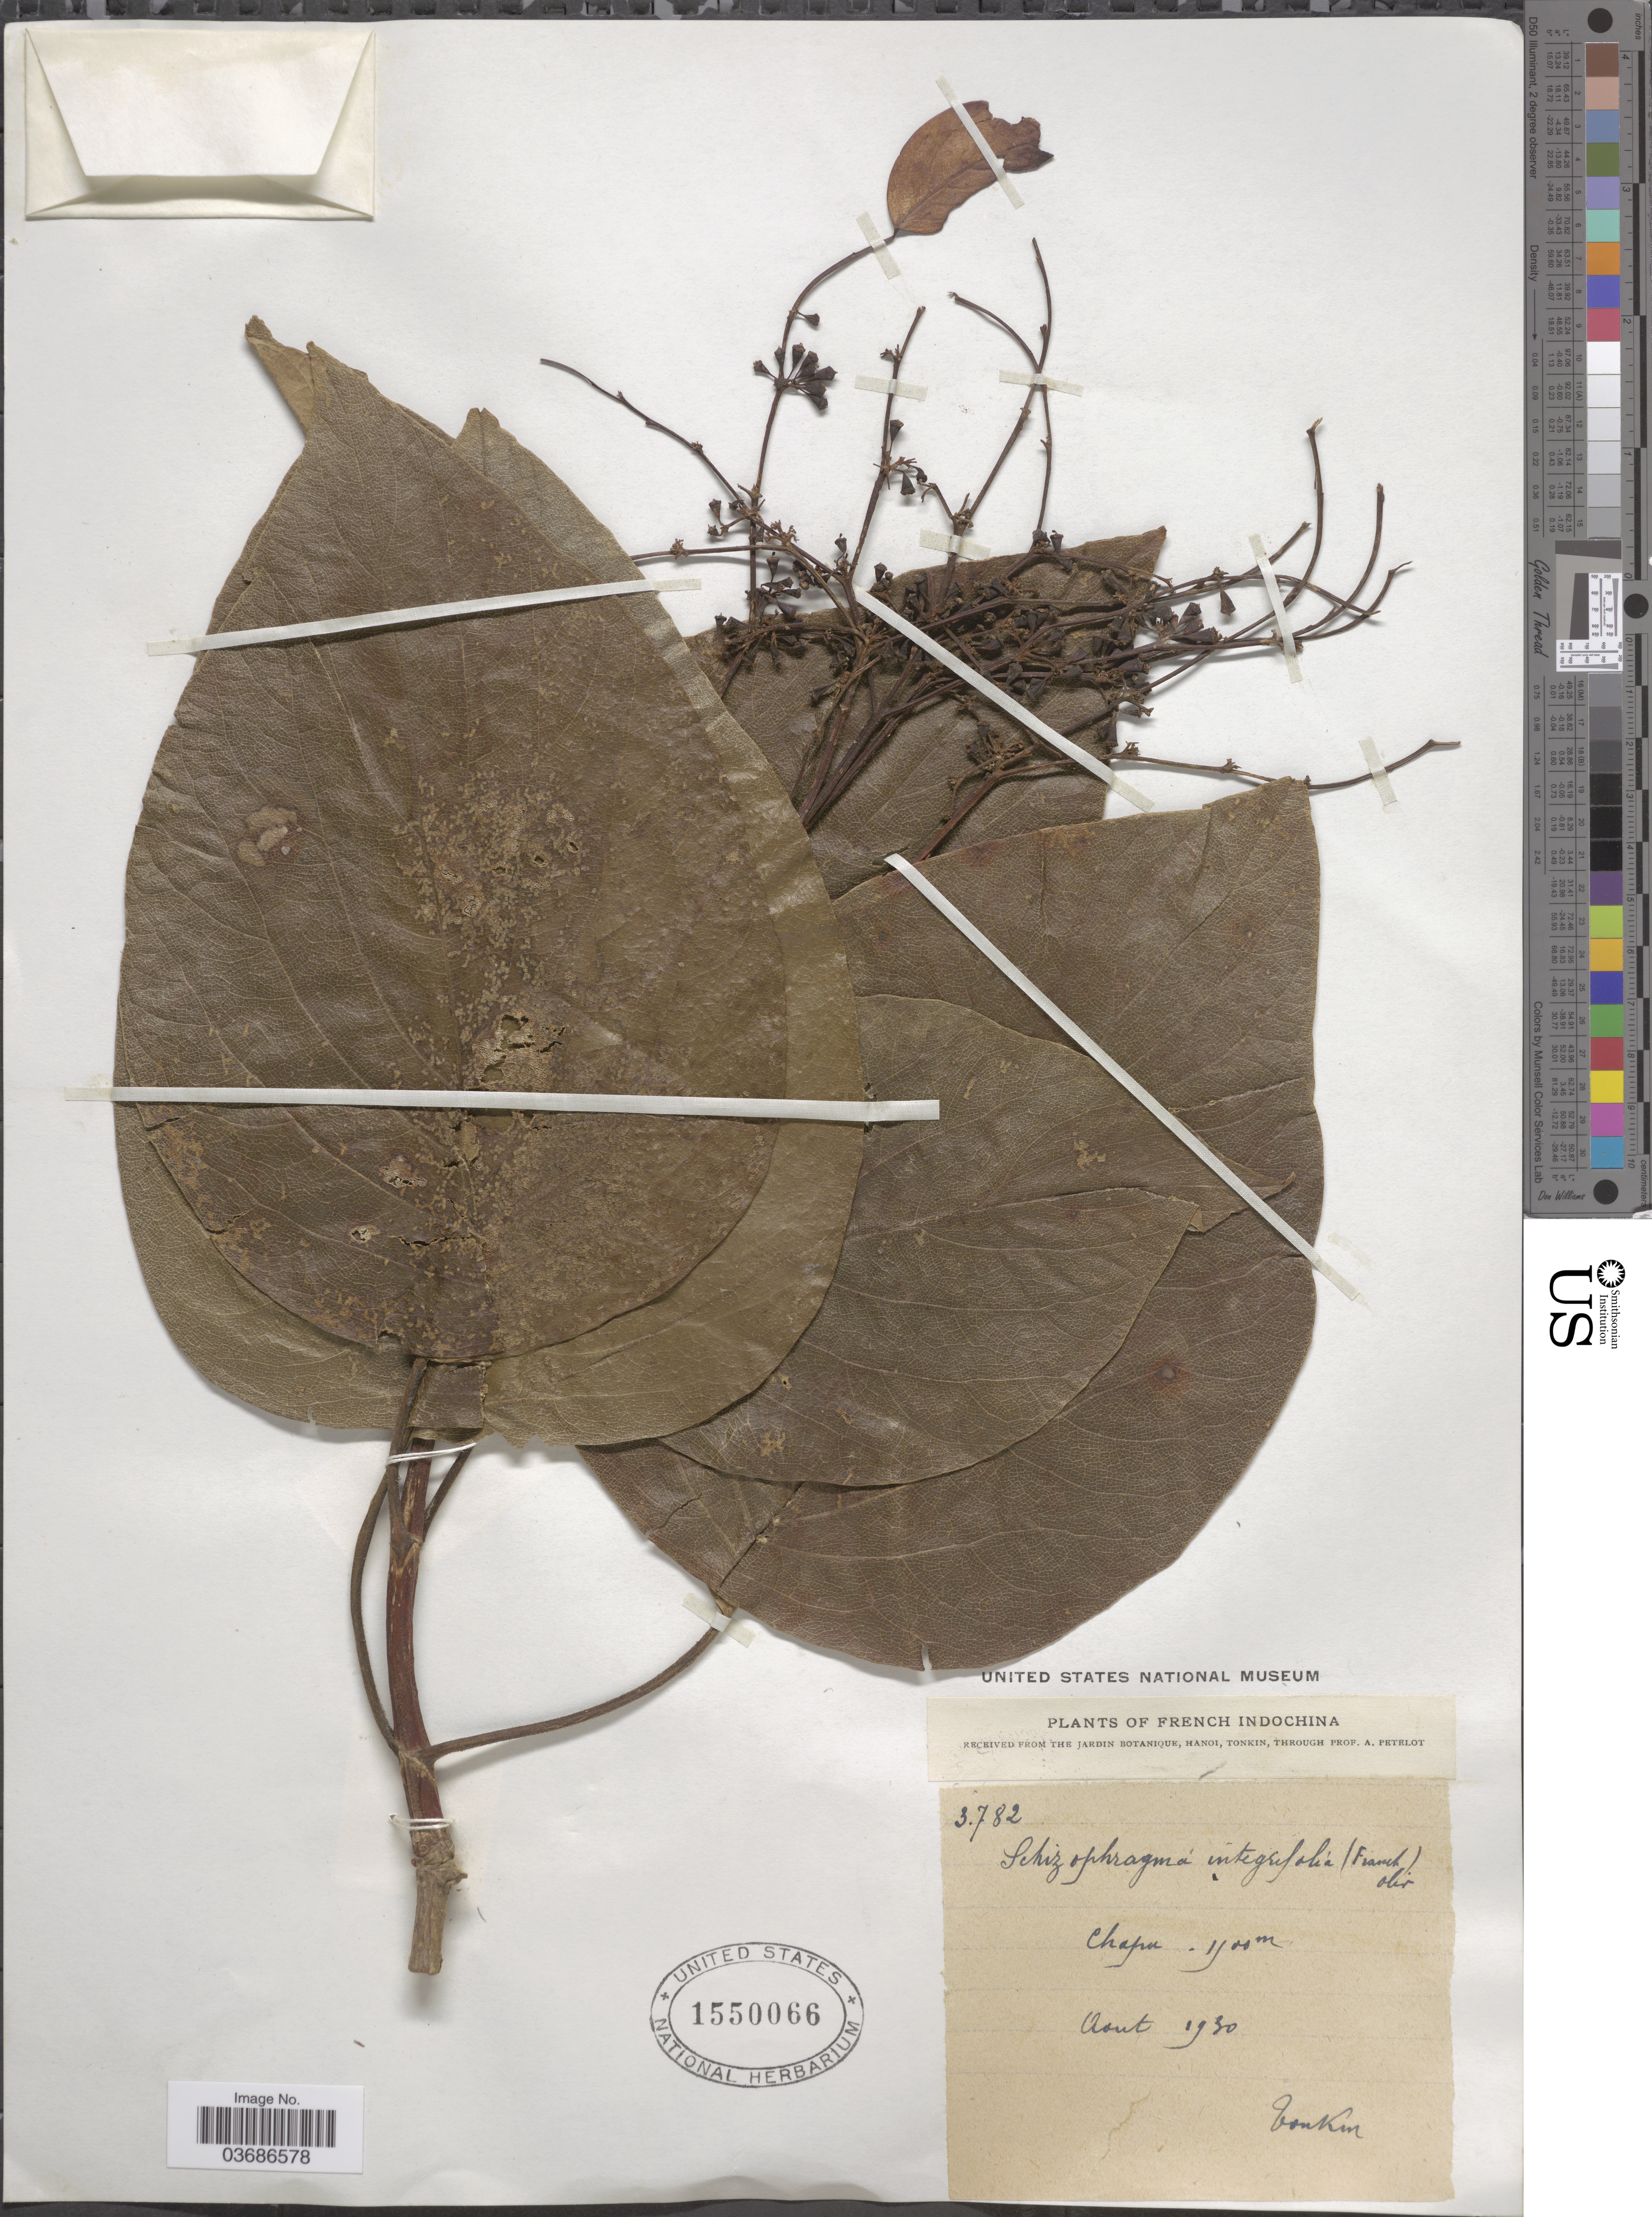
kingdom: Plantae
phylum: Tracheophyta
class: Magnoliopsida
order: Cornales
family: Hydrangeaceae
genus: Hydrangea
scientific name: Hydrangea ampla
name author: (Chun) Y. De Smet & Granados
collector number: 3782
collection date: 1930-08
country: Vietnam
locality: French Indochina. Chapa. Tonkin.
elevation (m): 1500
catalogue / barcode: US 1550066